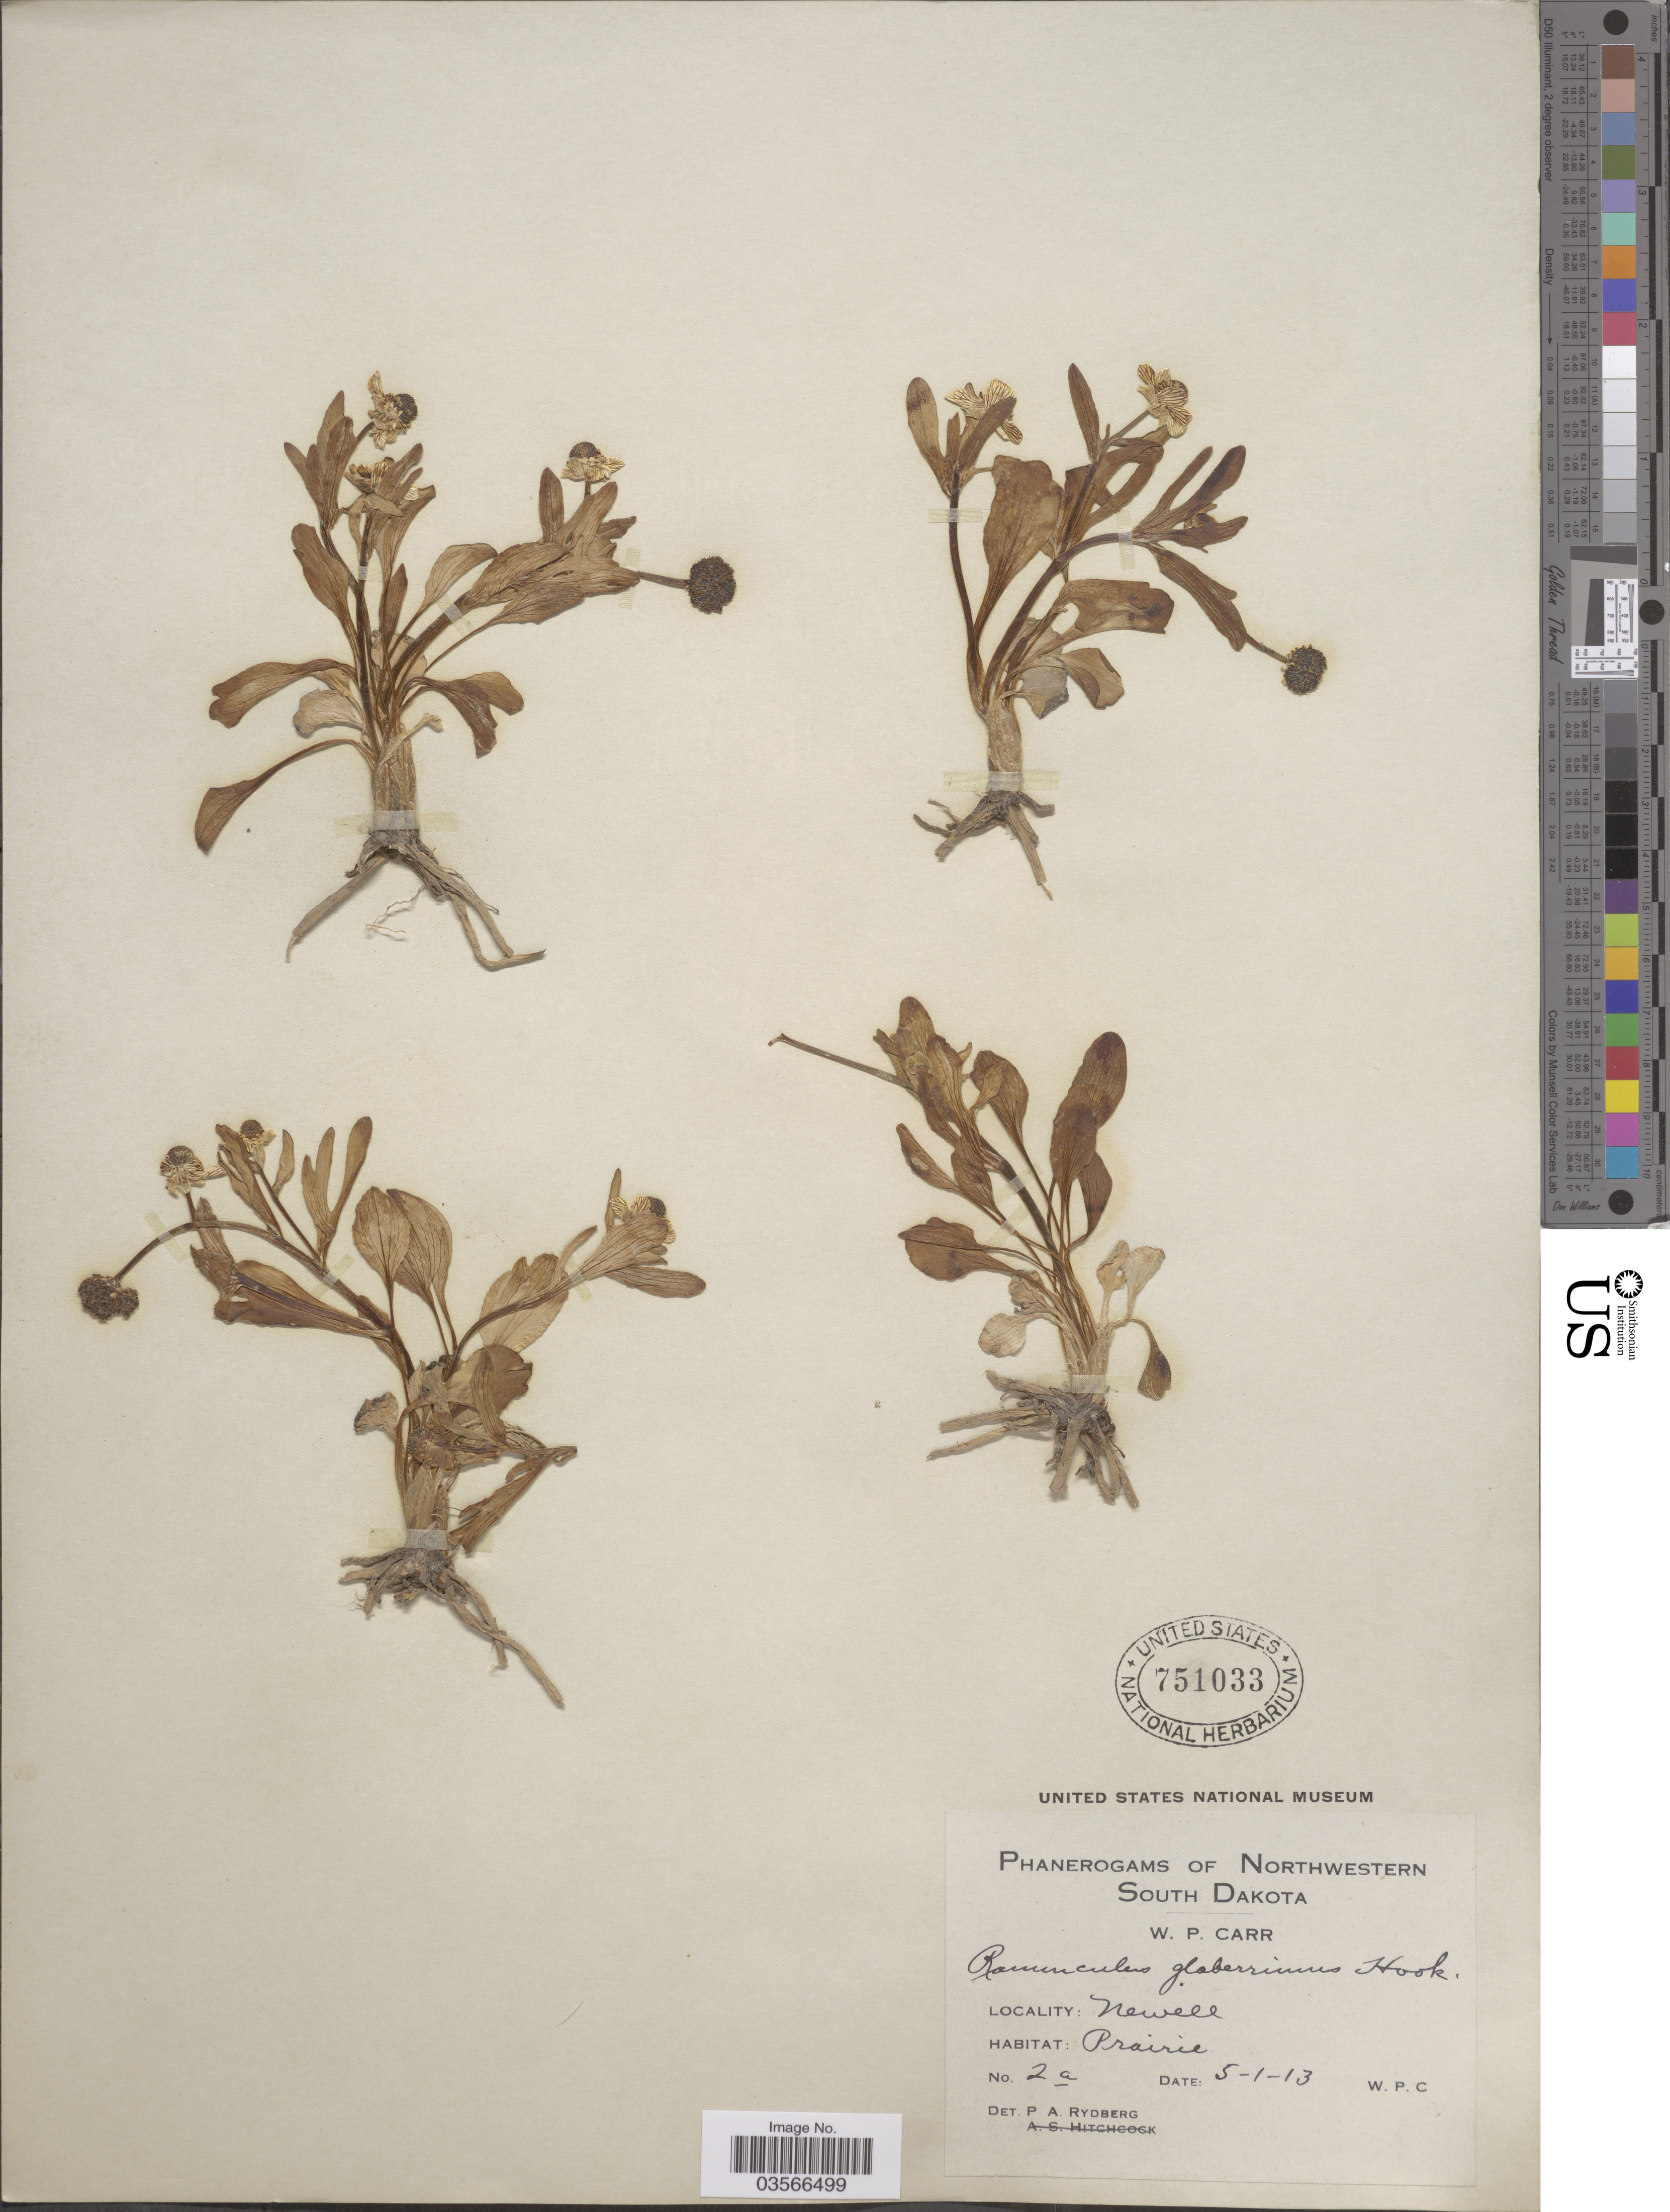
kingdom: Plantae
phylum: Tracheophyta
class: Magnoliopsida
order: Ranunculales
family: Ranunculaceae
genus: Ranunculus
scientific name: Ranunculus glaberrimus var. ellipticus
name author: (Greene) Greene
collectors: W. Carr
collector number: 2a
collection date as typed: Transcribed d/m/y: 1/5/13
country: United States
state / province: South Dakota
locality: Northwestern South Dakota. Newell.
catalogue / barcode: US 751033